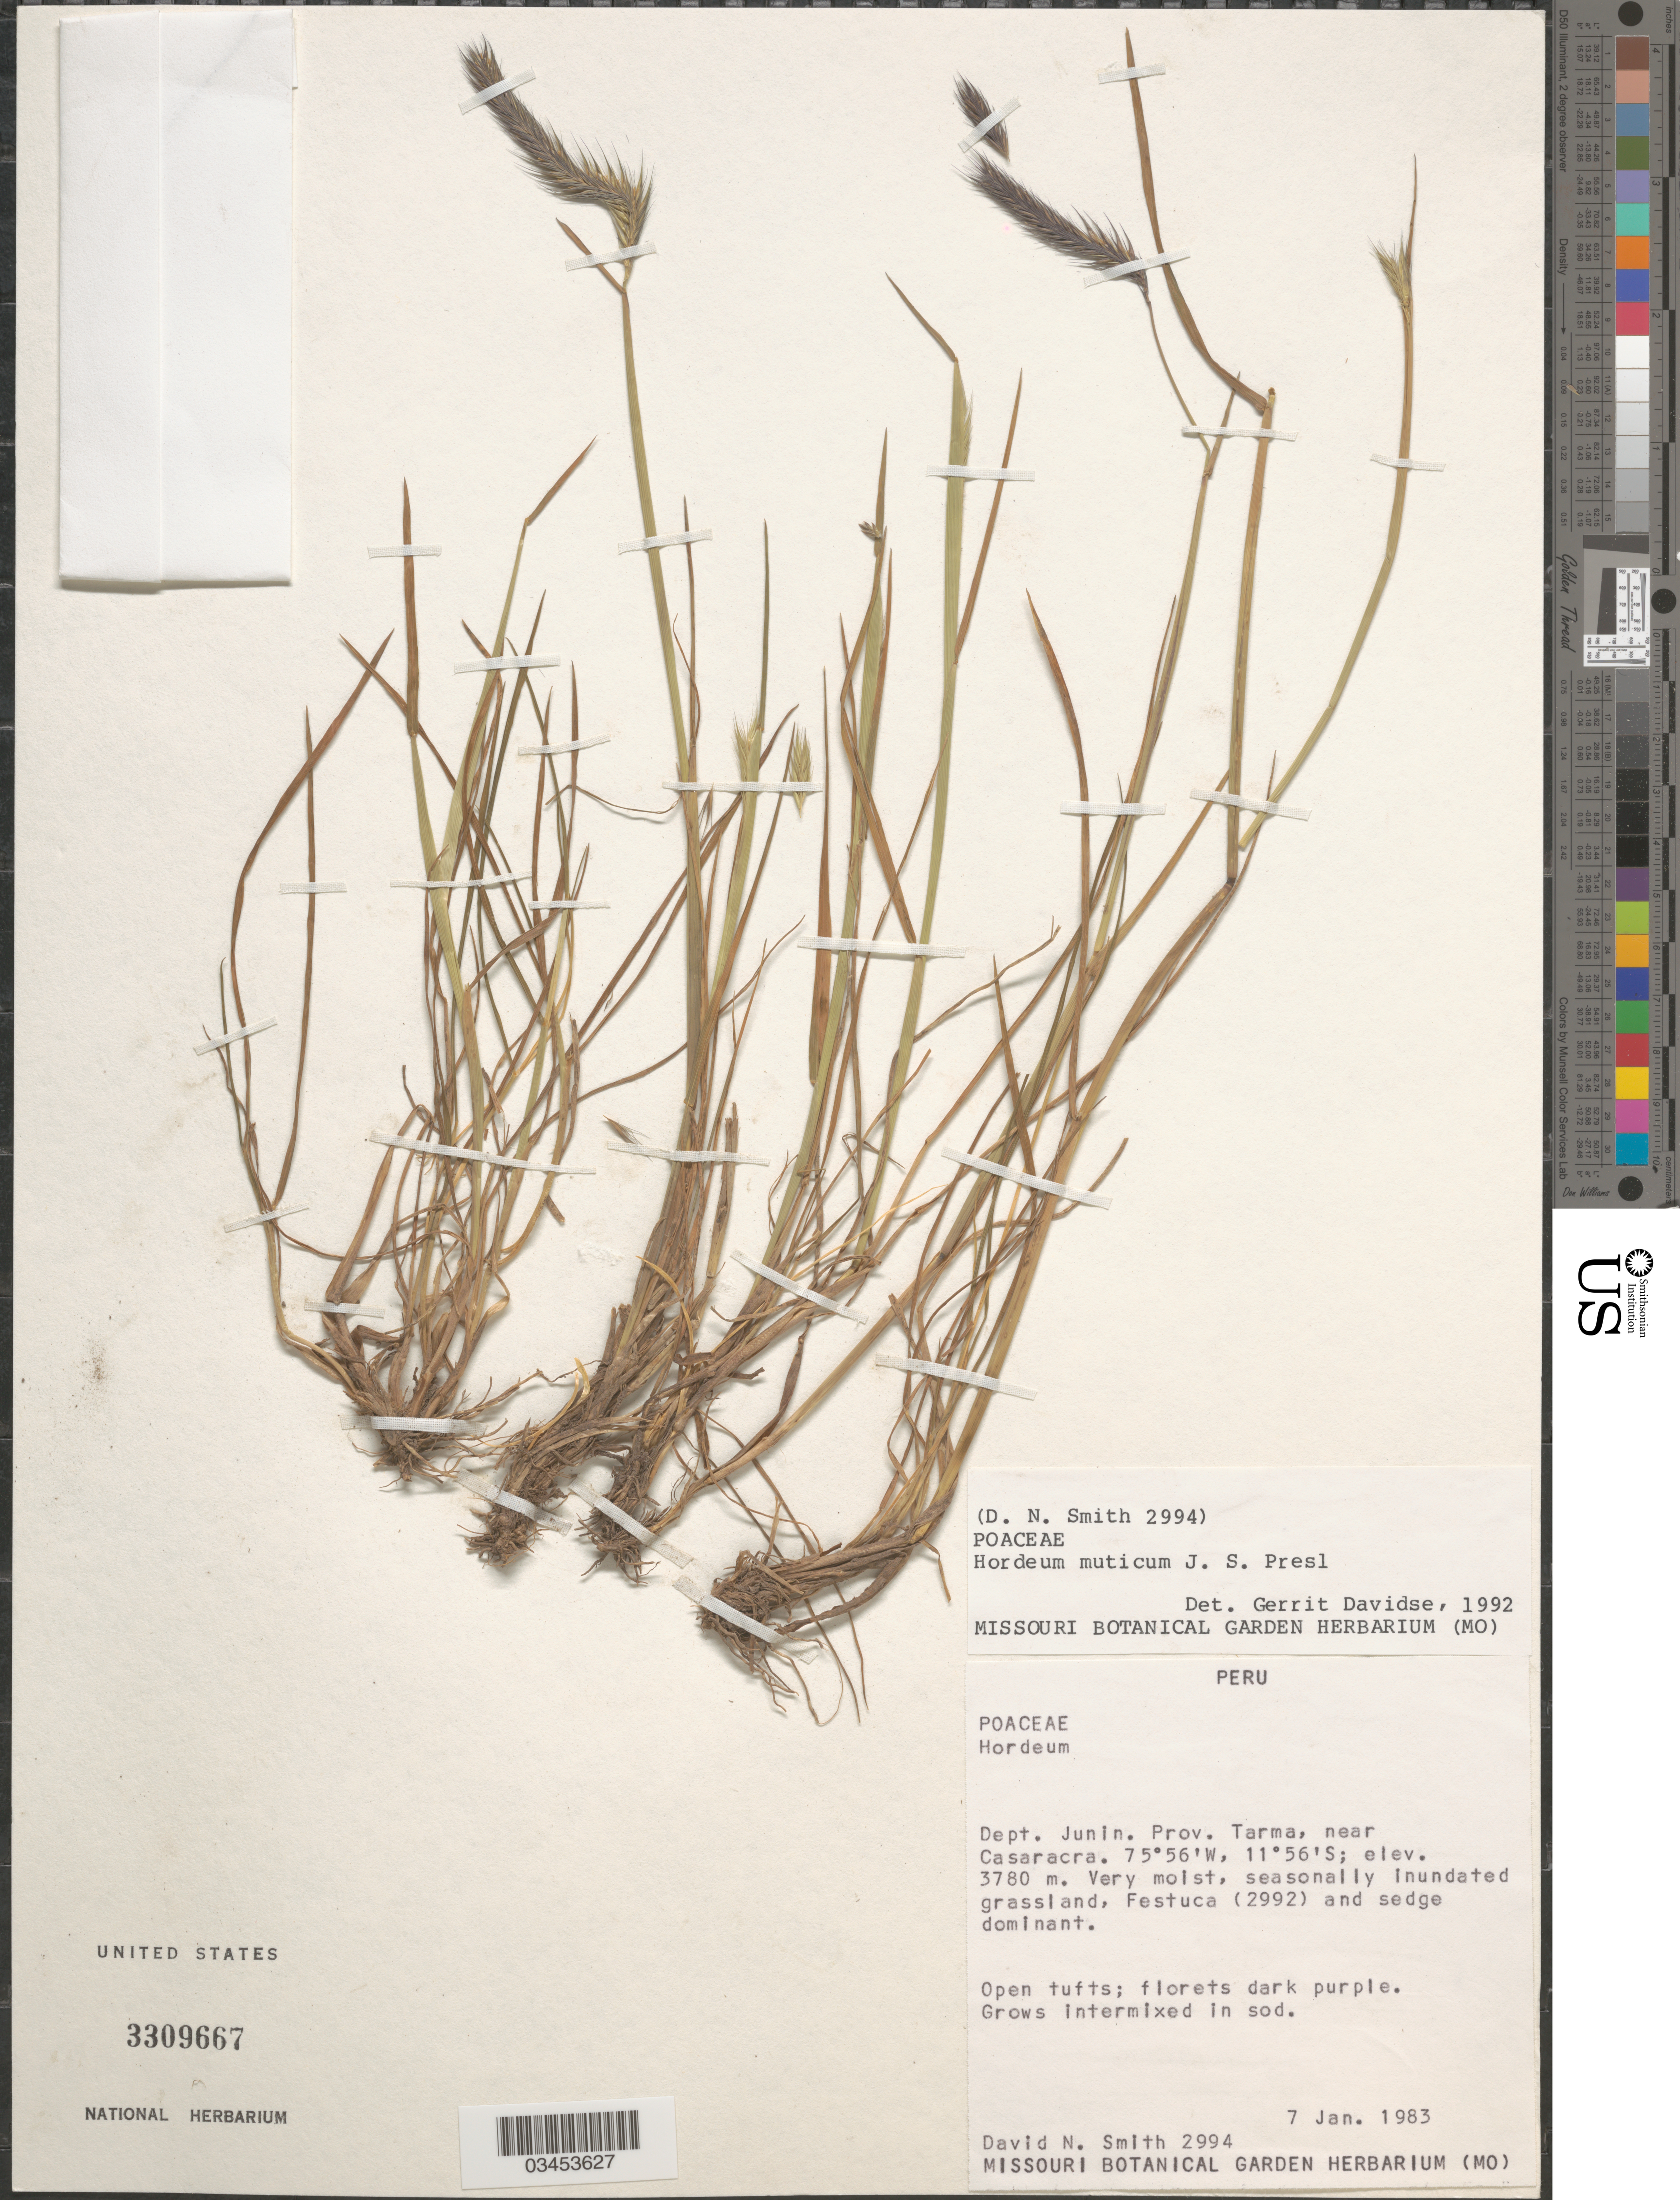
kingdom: Plantae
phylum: Tracheophyta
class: Liliopsida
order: Poales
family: Poaceae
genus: Hordeum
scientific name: Hordeum muticum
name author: J. Presl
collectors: D. Smith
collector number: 2994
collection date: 1983-01-07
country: Peru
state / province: Junín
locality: Dept. Junin. Prov. Tarma, near Casaracra.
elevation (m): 3780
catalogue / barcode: US 3309667